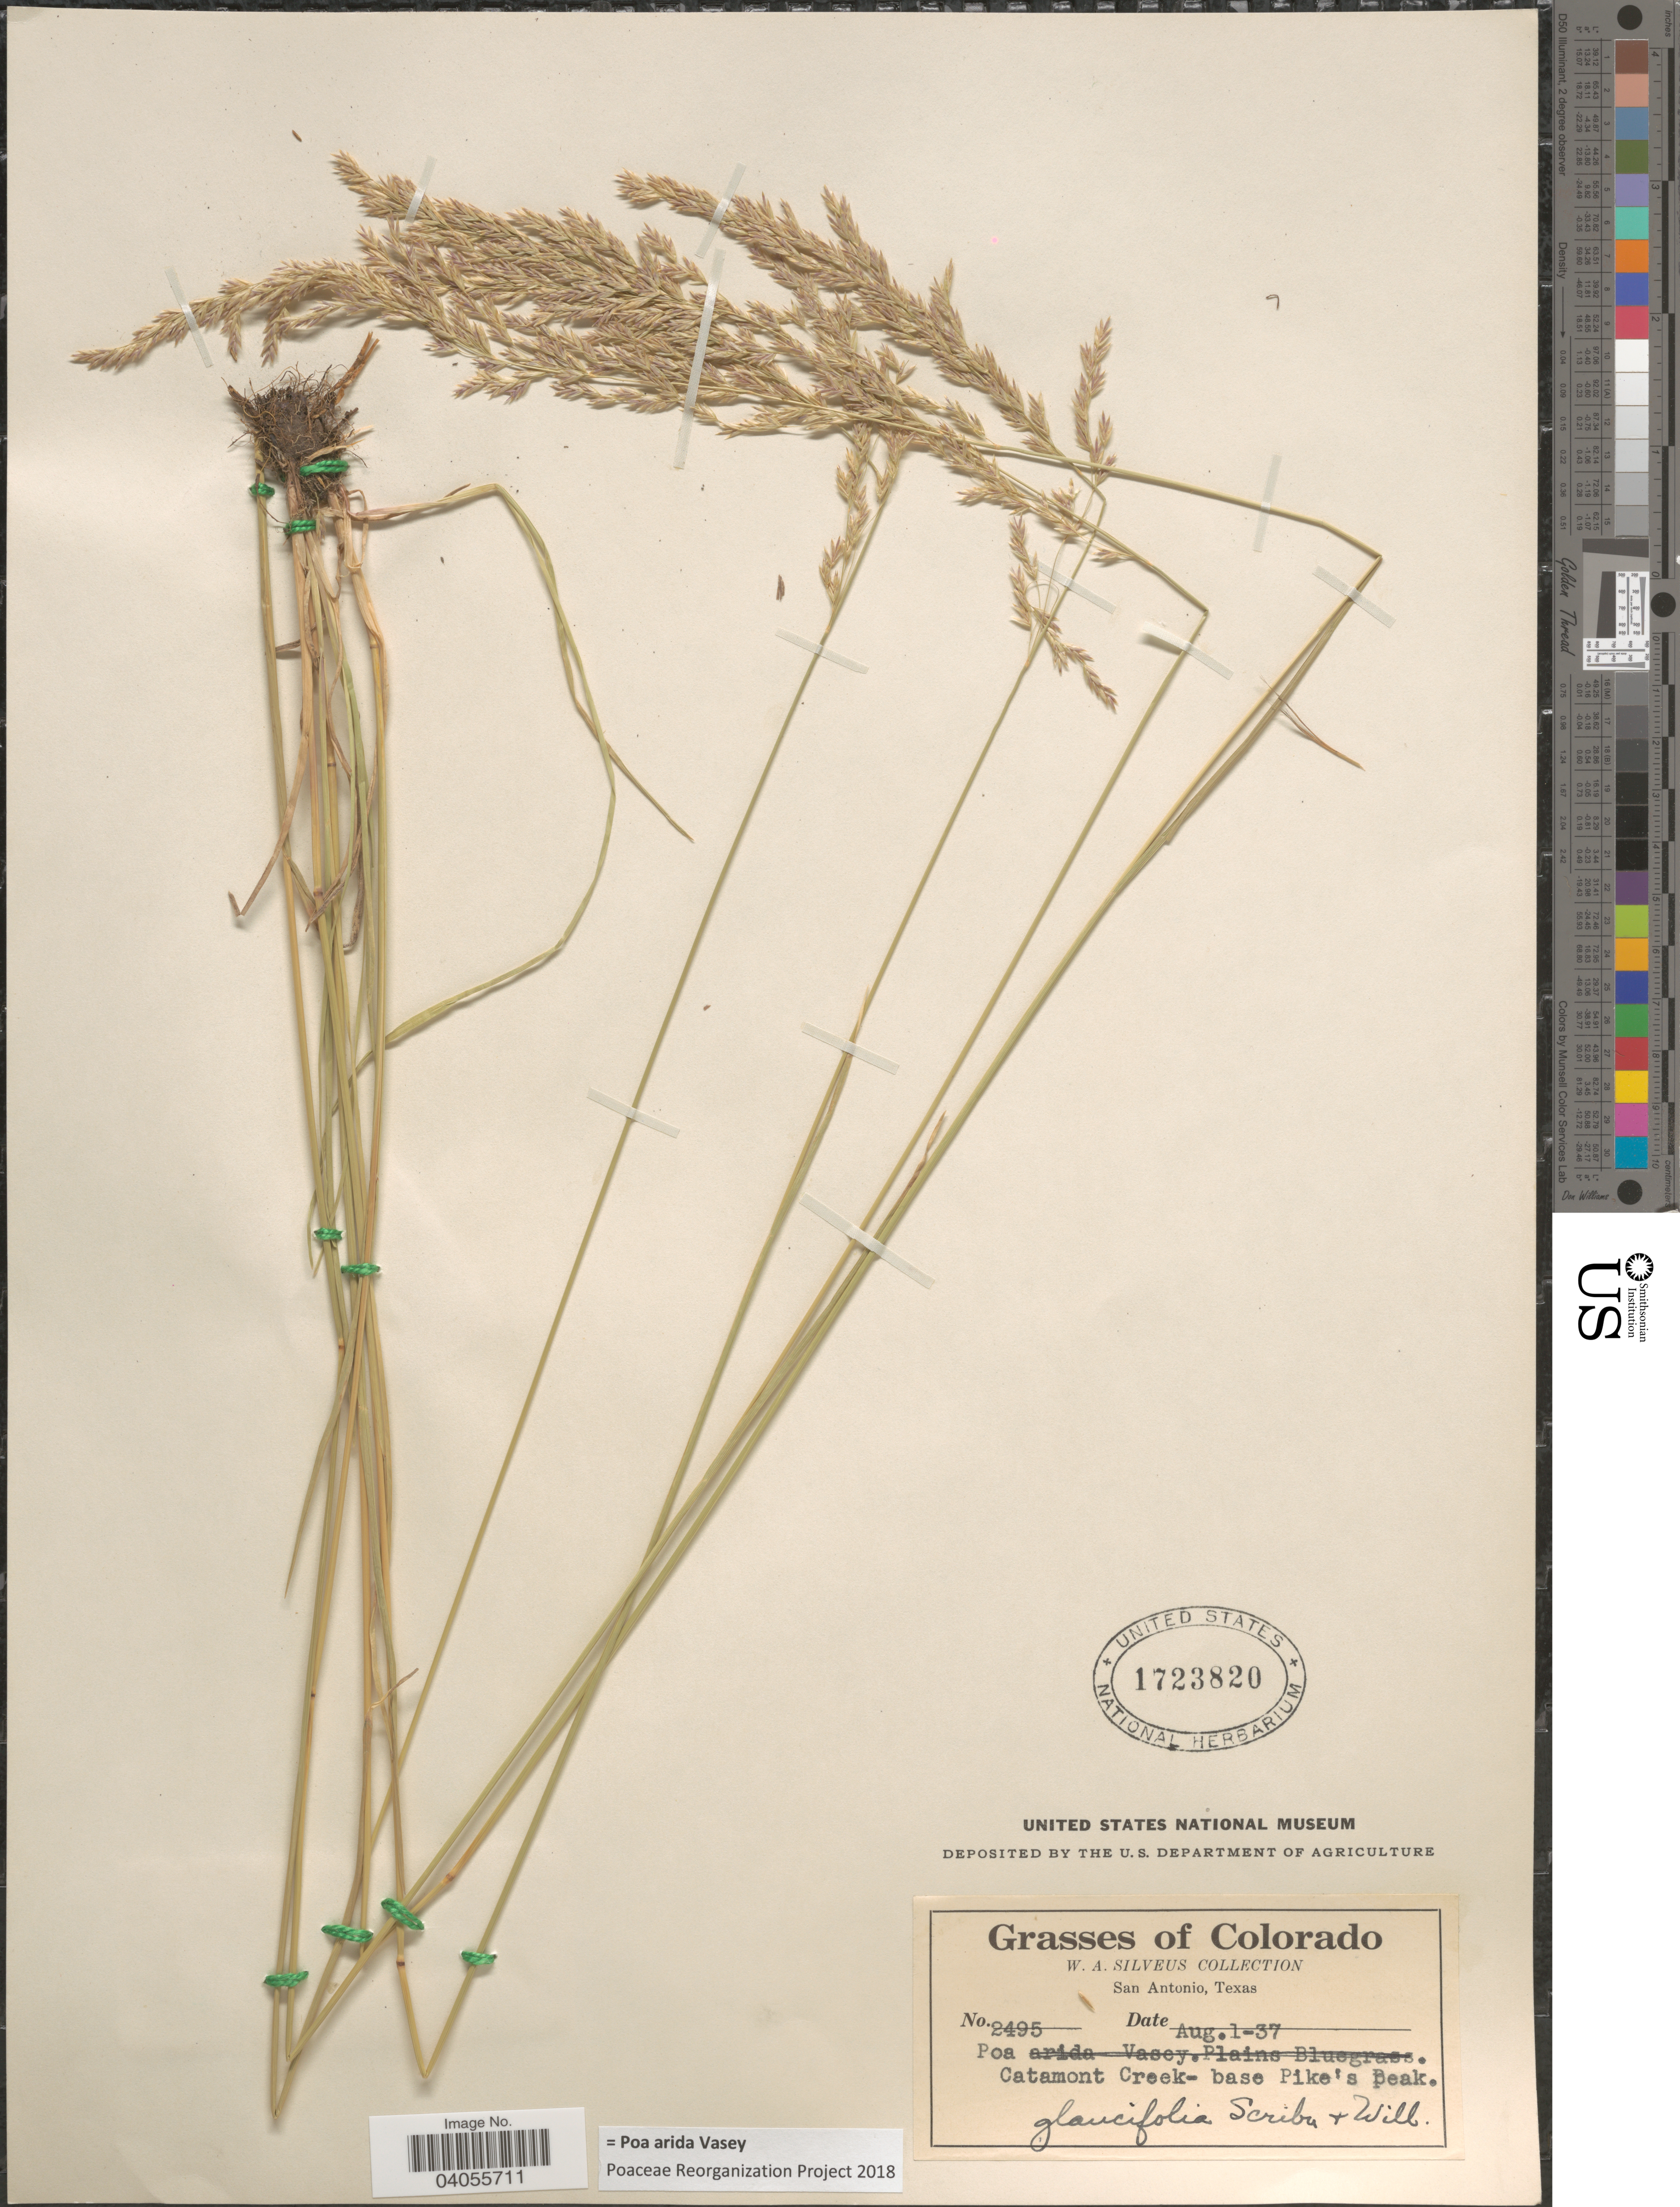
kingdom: Plantae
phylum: Tracheophyta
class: Liliopsida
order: Poales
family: Poaceae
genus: Poa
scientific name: Poa arida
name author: Vasey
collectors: W. Silveus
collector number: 2495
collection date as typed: Transcribed d/m/y: 1/8/37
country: United States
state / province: Colorado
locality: Catamont Creek - base Pike's Peak.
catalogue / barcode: US 1723820